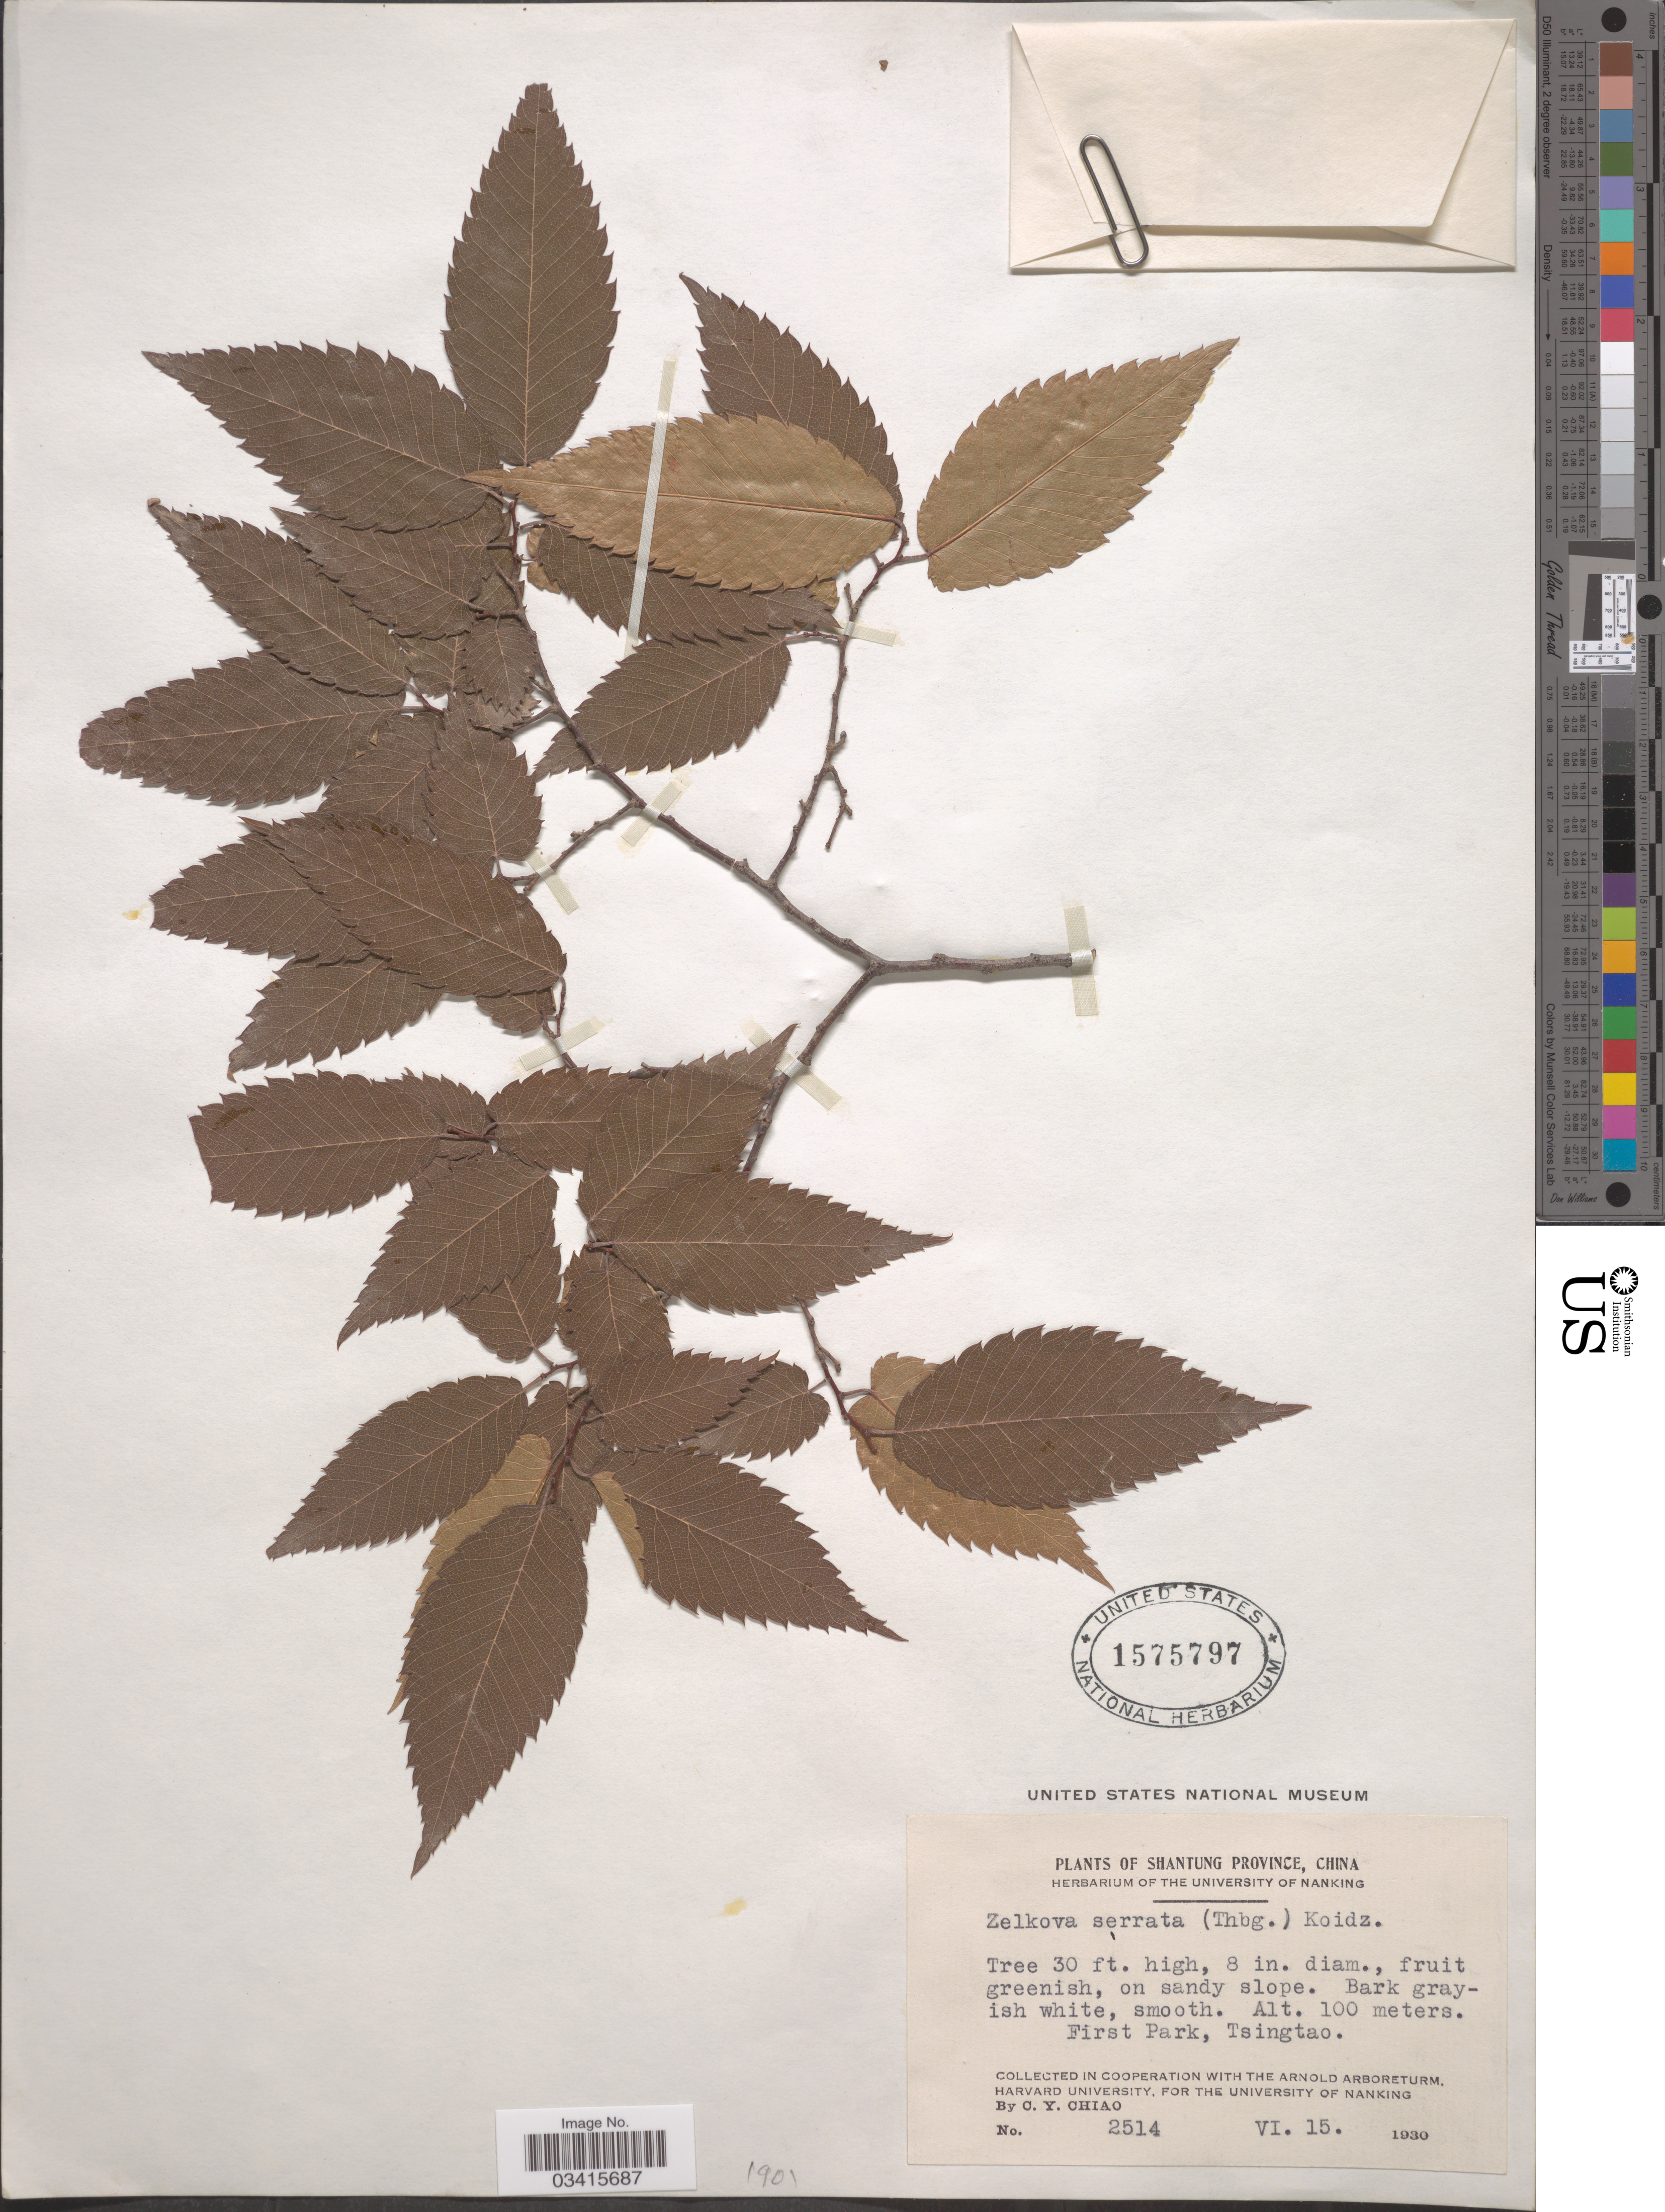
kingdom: Plantae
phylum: Tracheophyta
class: Magnoliopsida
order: Rosales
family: Ulmaceae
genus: Zelkova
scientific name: Zelkova serrata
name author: (Thunb.) Makino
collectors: C. Y. Chiao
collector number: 2514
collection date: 1930-06-15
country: China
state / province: Shandong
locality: Shantung Province. First Park, Tsingtao.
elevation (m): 100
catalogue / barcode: US 1575797